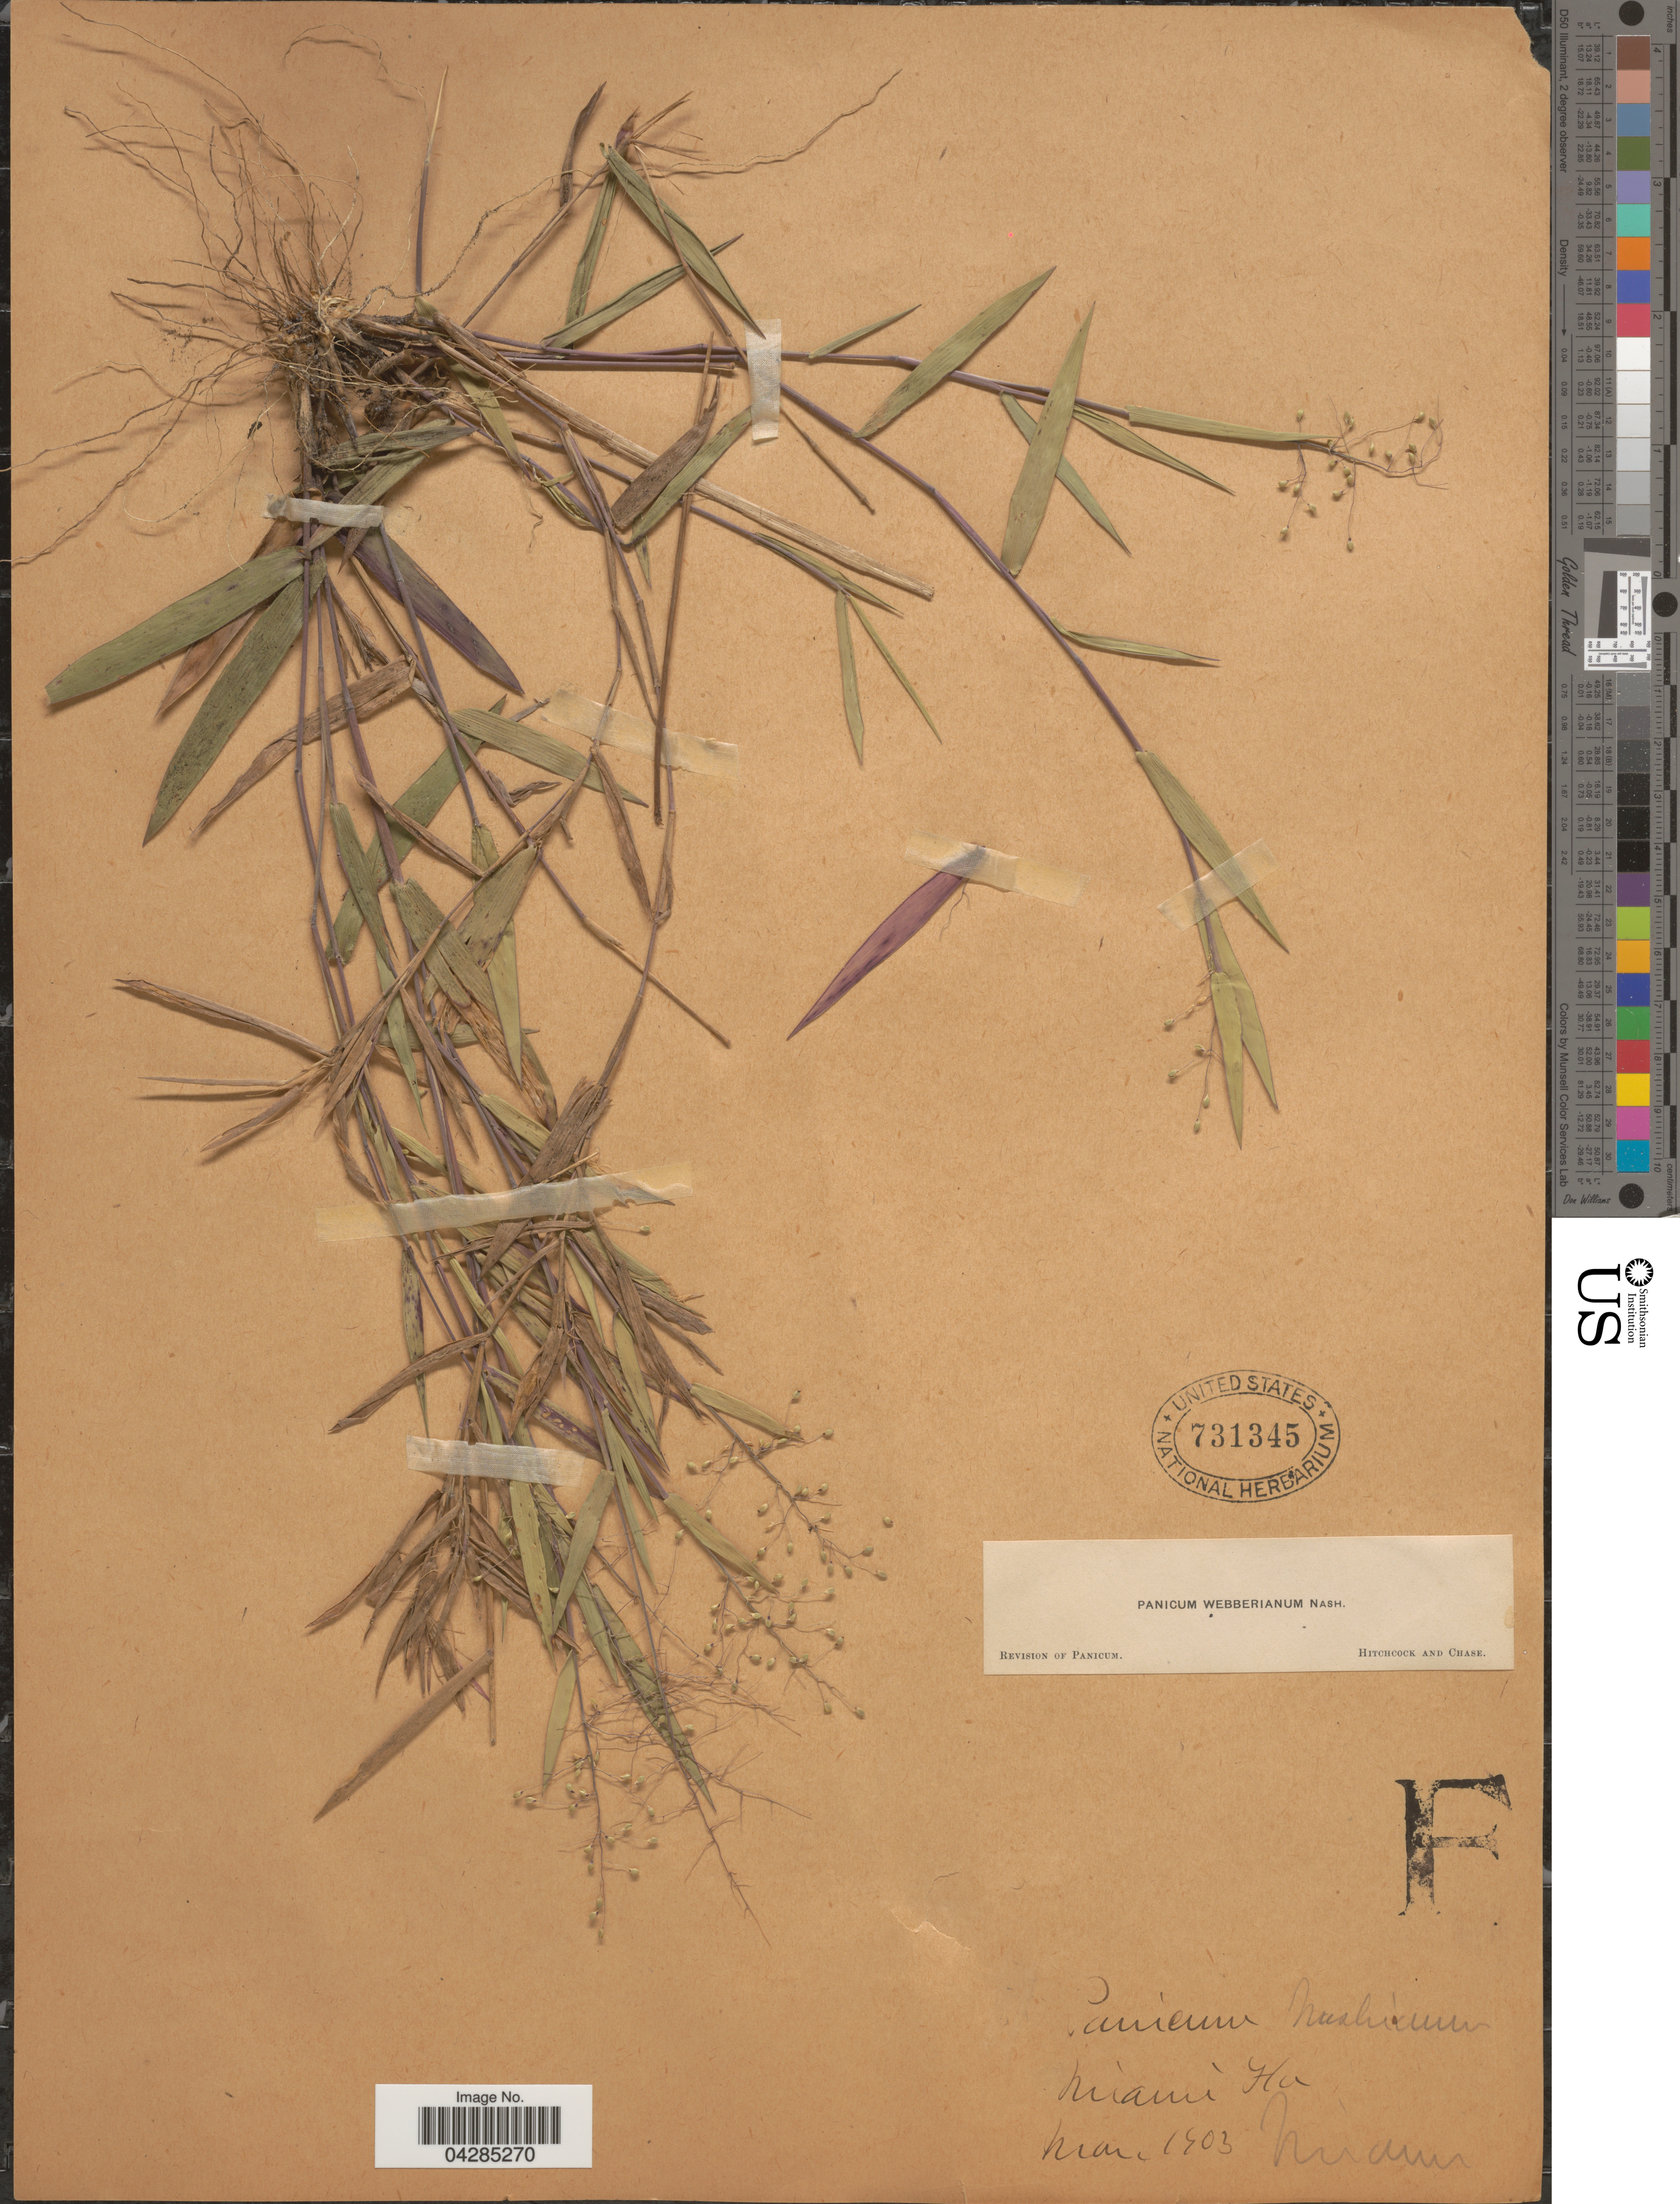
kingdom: Plantae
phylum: Tracheophyta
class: Liliopsida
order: Poales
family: Poaceae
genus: Dichanthelium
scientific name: Dichanthelium portoricense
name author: (Desv. ex Ham.) B.F. Hansen & Wunderlin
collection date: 1903-03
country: United States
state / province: Florida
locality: Miami.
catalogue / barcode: US 731345